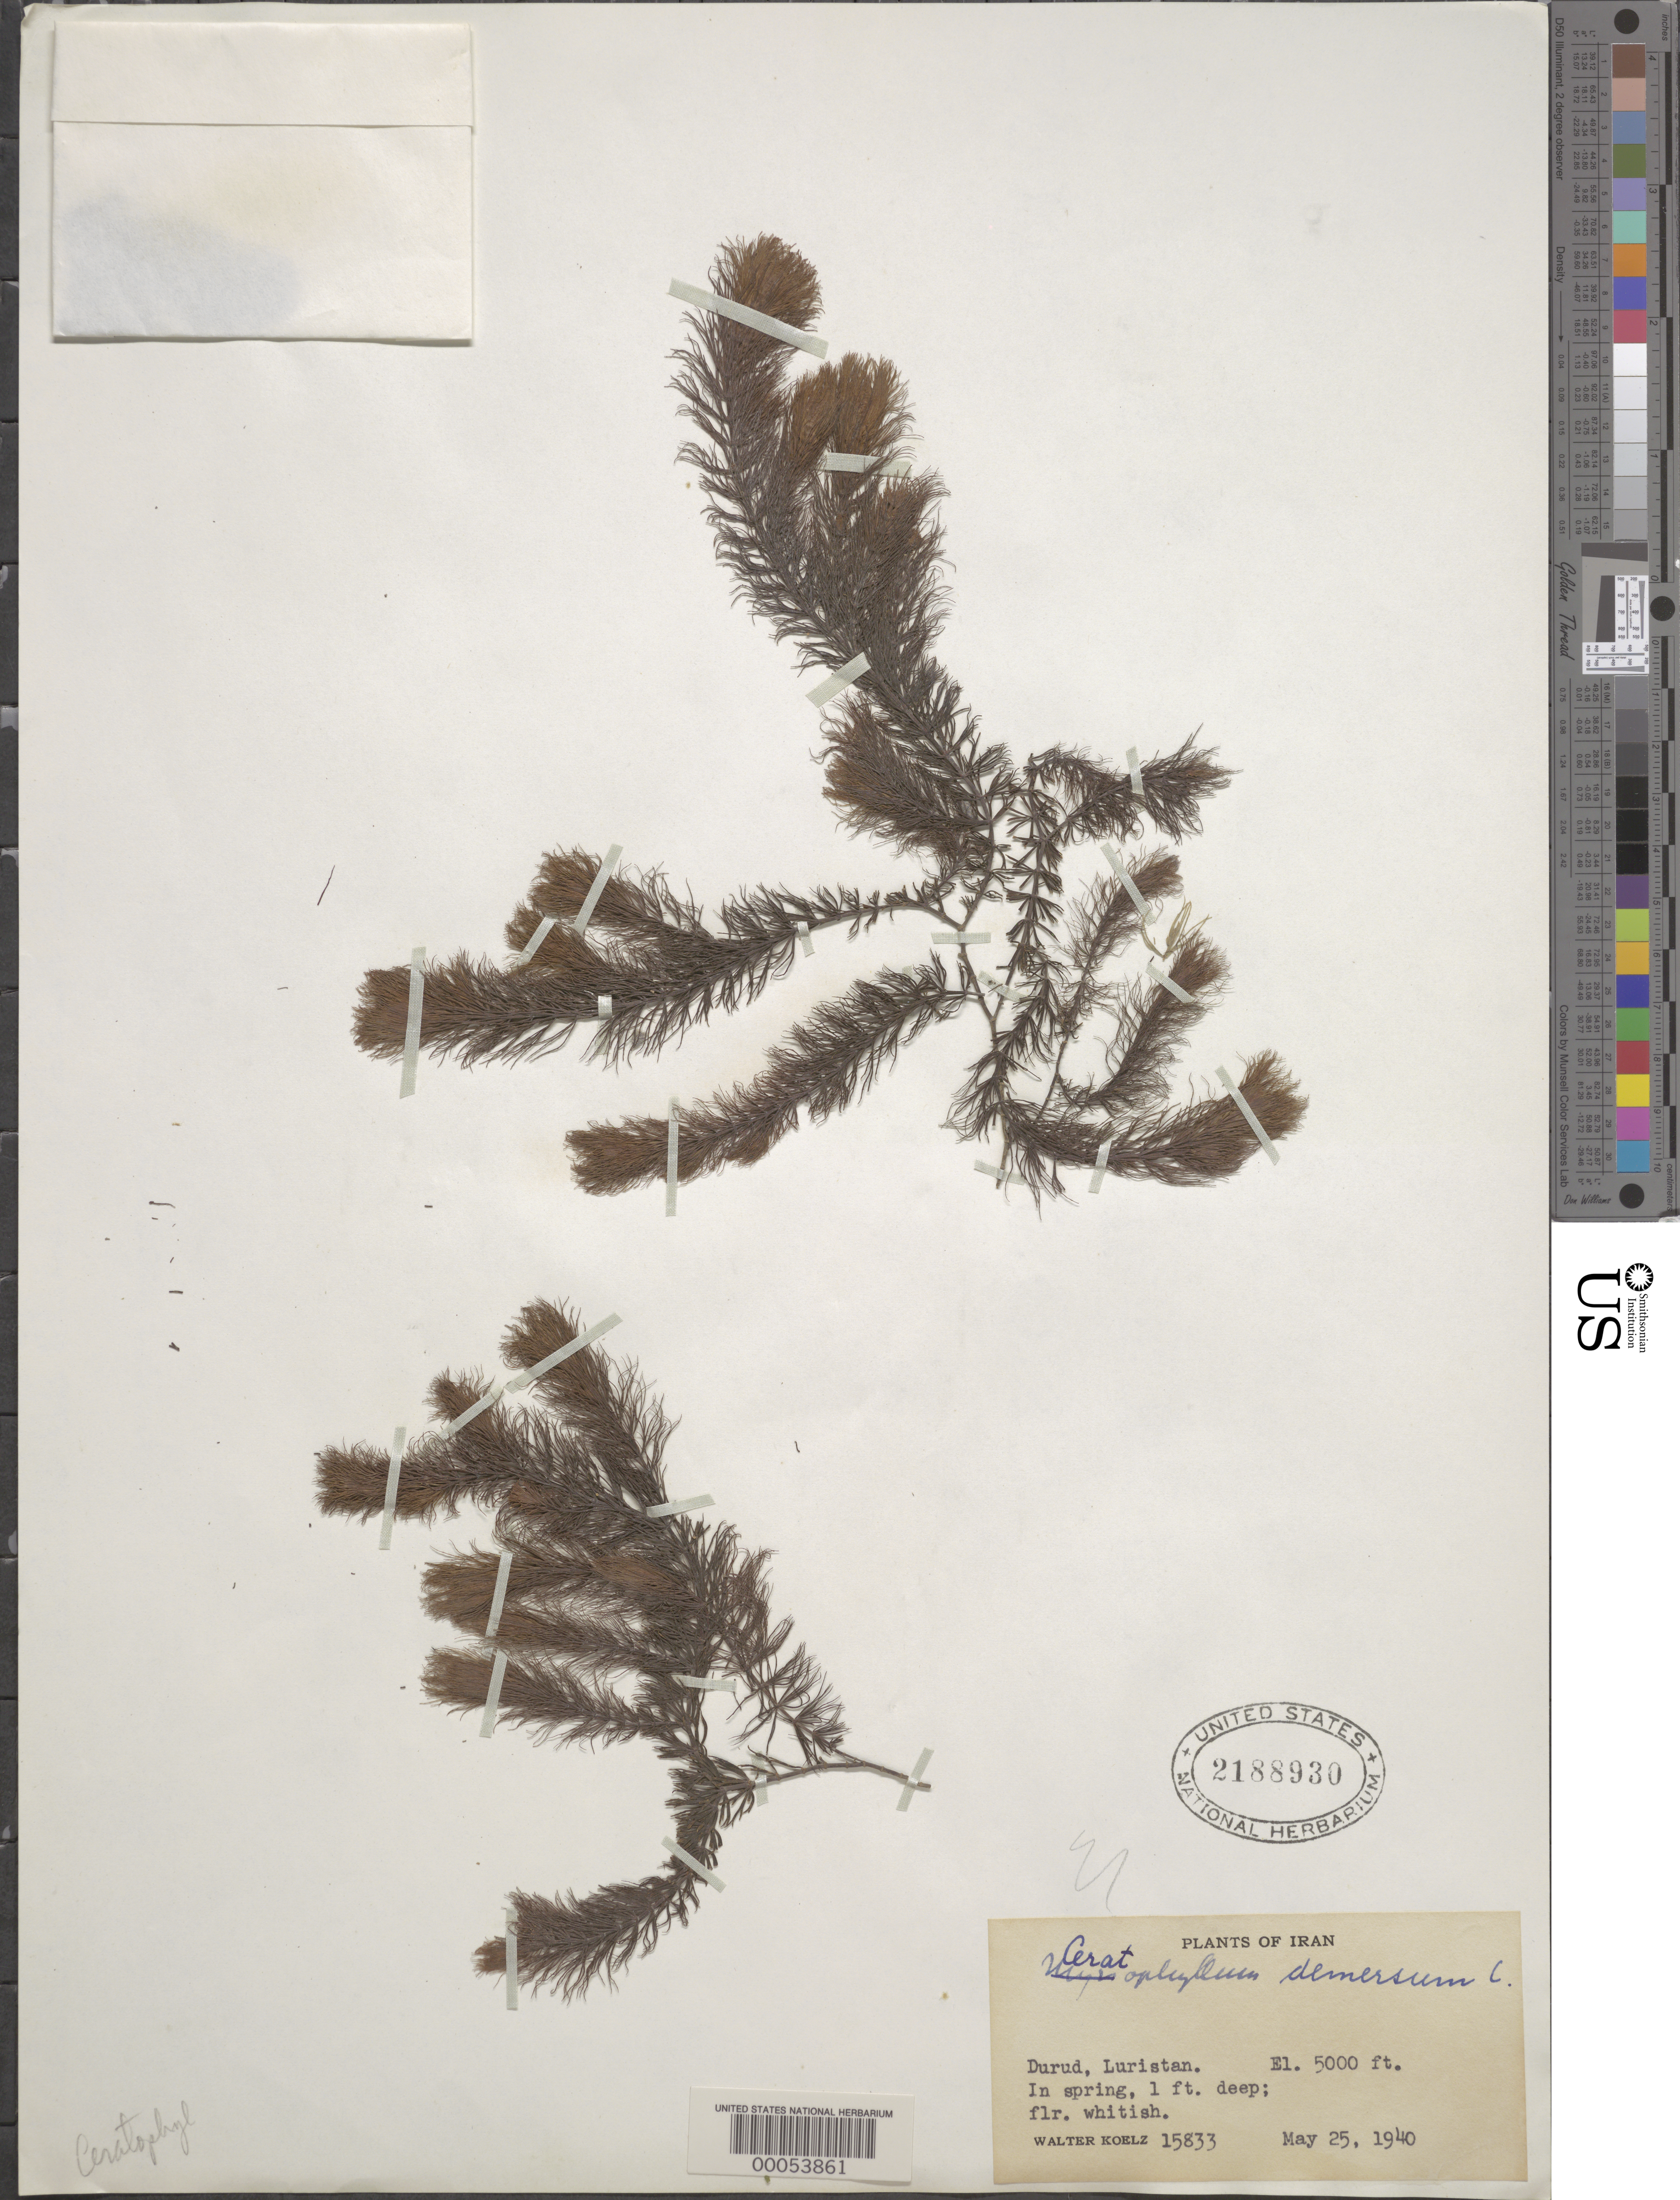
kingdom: Plantae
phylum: Tracheophyta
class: Magnoliopsida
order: Ceratophyllales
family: Ceratophyllaceae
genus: Ceratophyllum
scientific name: Ceratophyllum demersum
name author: L.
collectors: W. N. Koelz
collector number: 15833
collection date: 1940-05-25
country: Iran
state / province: Lorestan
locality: Durud, Luristan.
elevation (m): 1524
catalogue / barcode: US 2188930